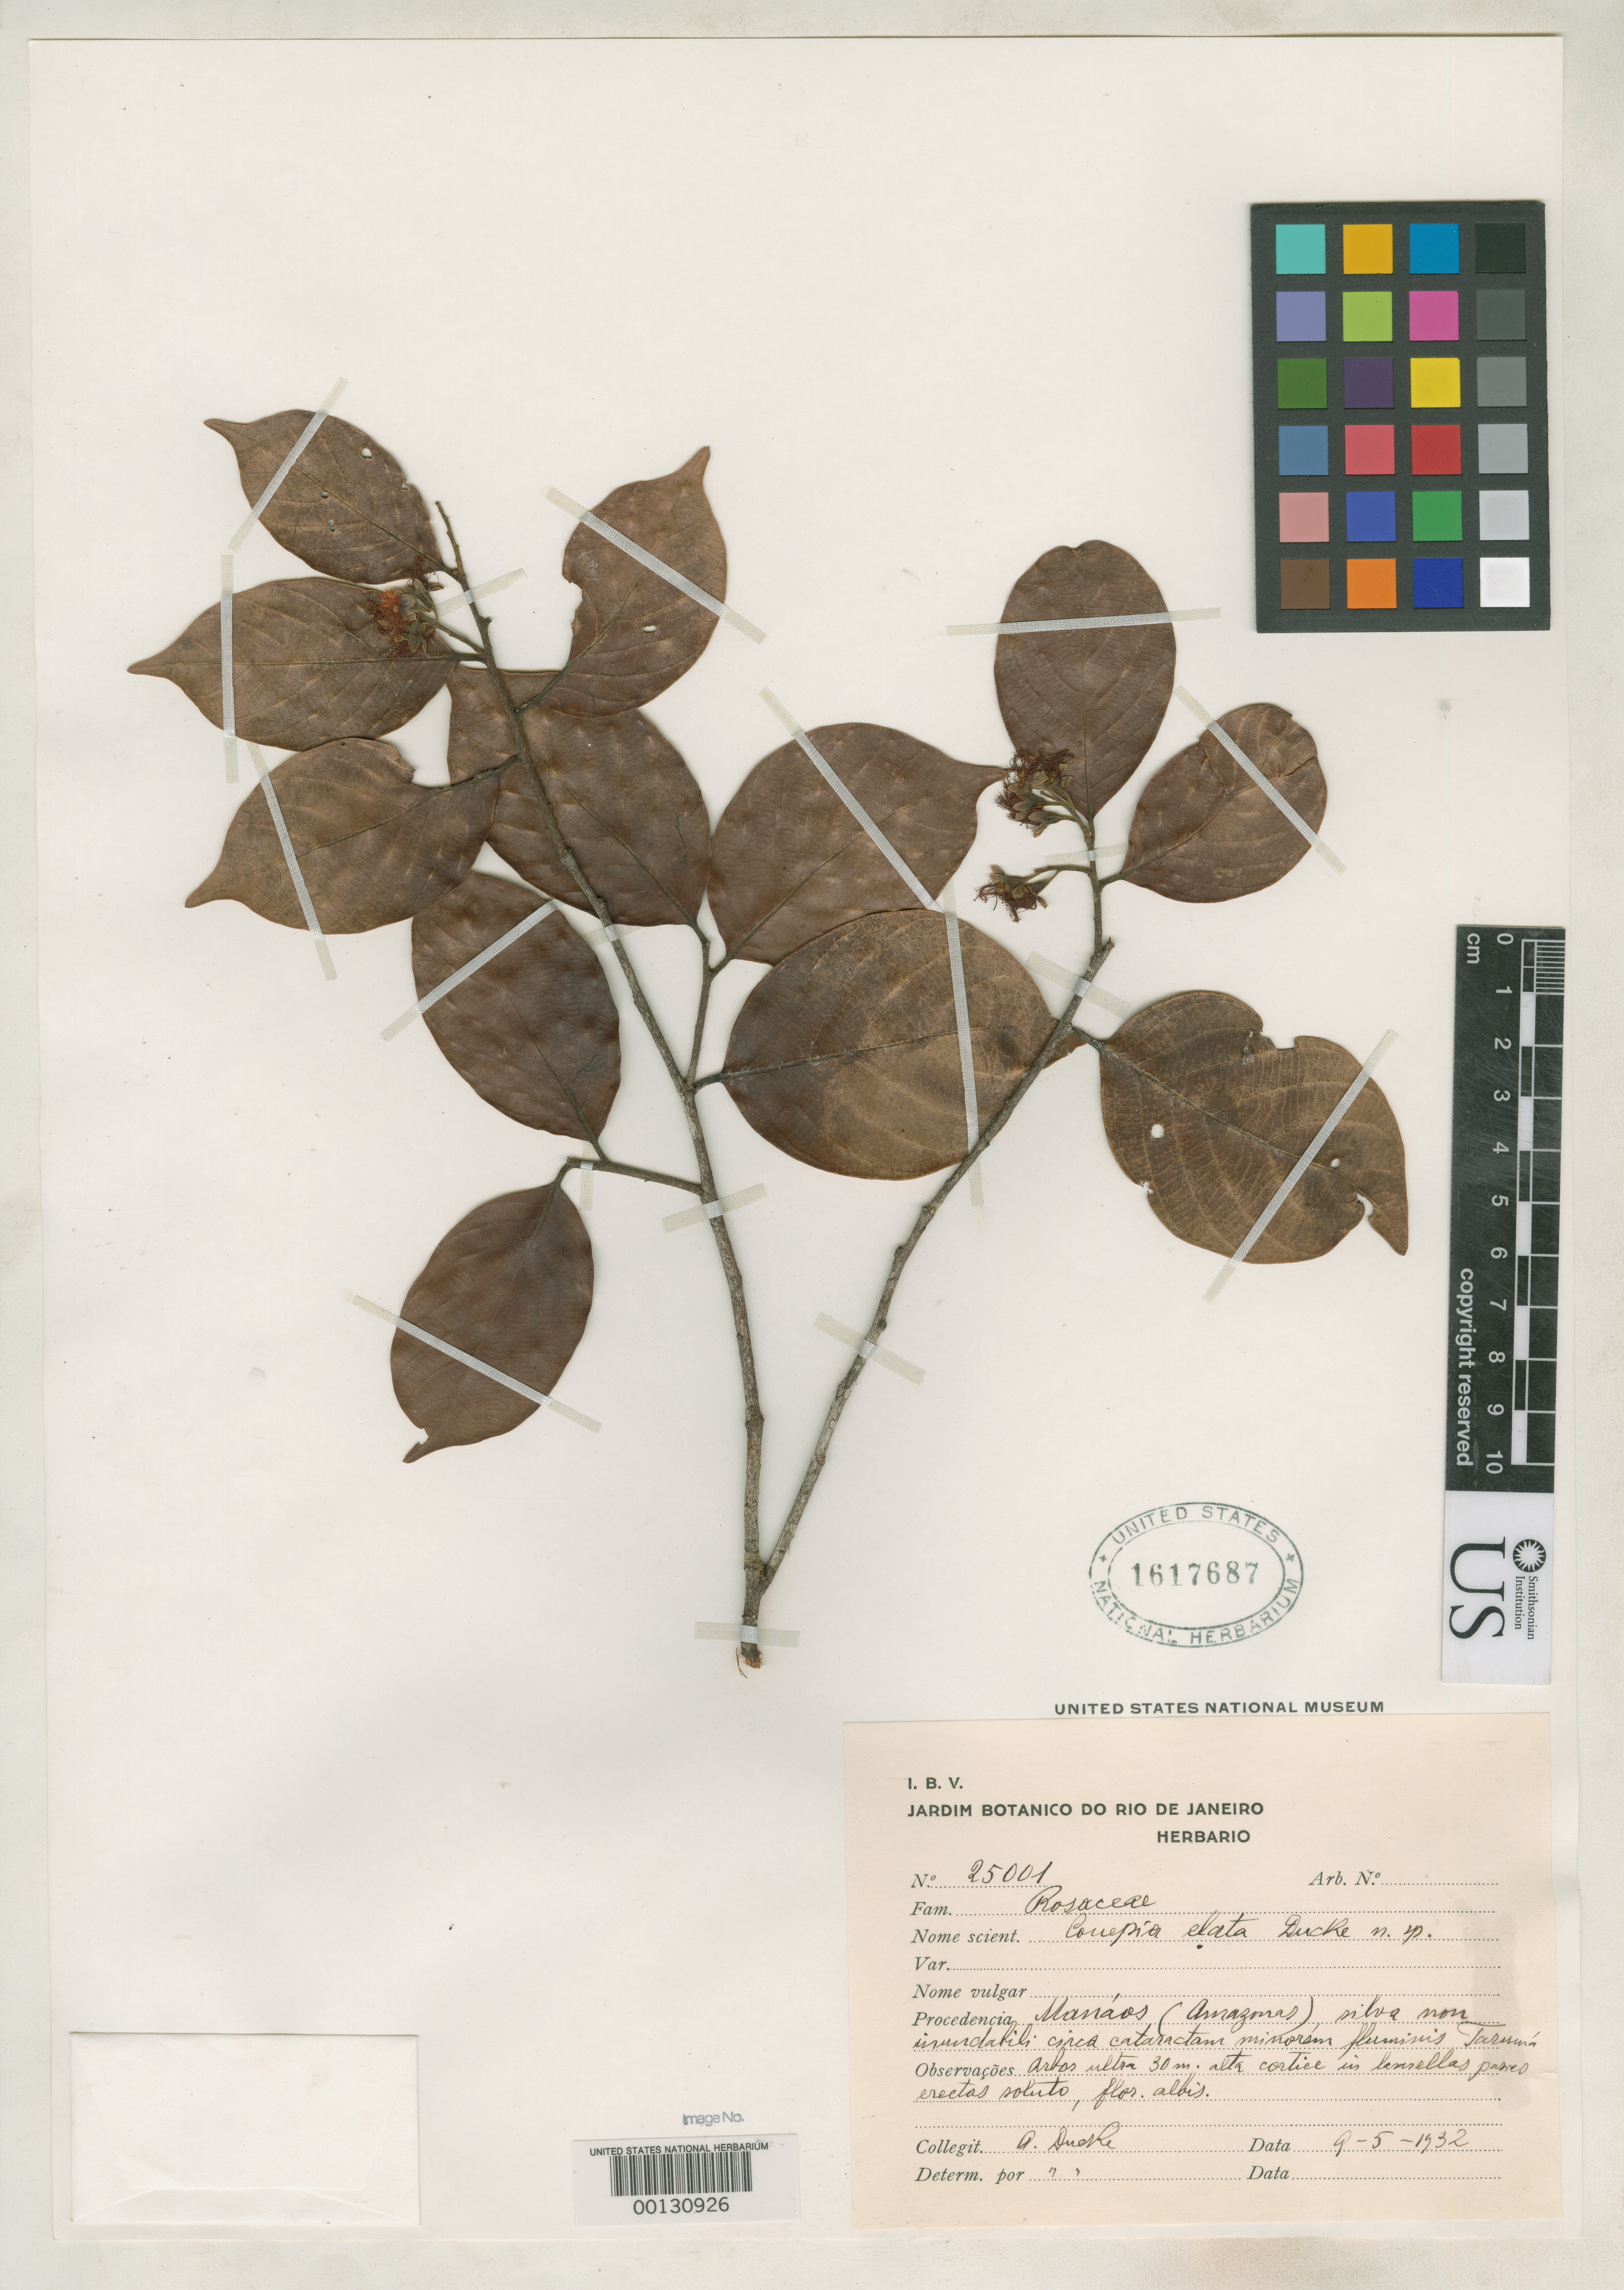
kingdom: Plantae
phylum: Tracheophyta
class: Magnoliopsida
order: Malpighiales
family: Chrysobalanaceae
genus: Couepia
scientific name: Couepia elata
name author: Ducke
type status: Isotype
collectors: A. Ducke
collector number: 25001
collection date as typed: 09 May 1932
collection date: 1932-05-09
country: Brazil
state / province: Amazonas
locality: Manaos.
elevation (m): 30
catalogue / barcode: US 1617687